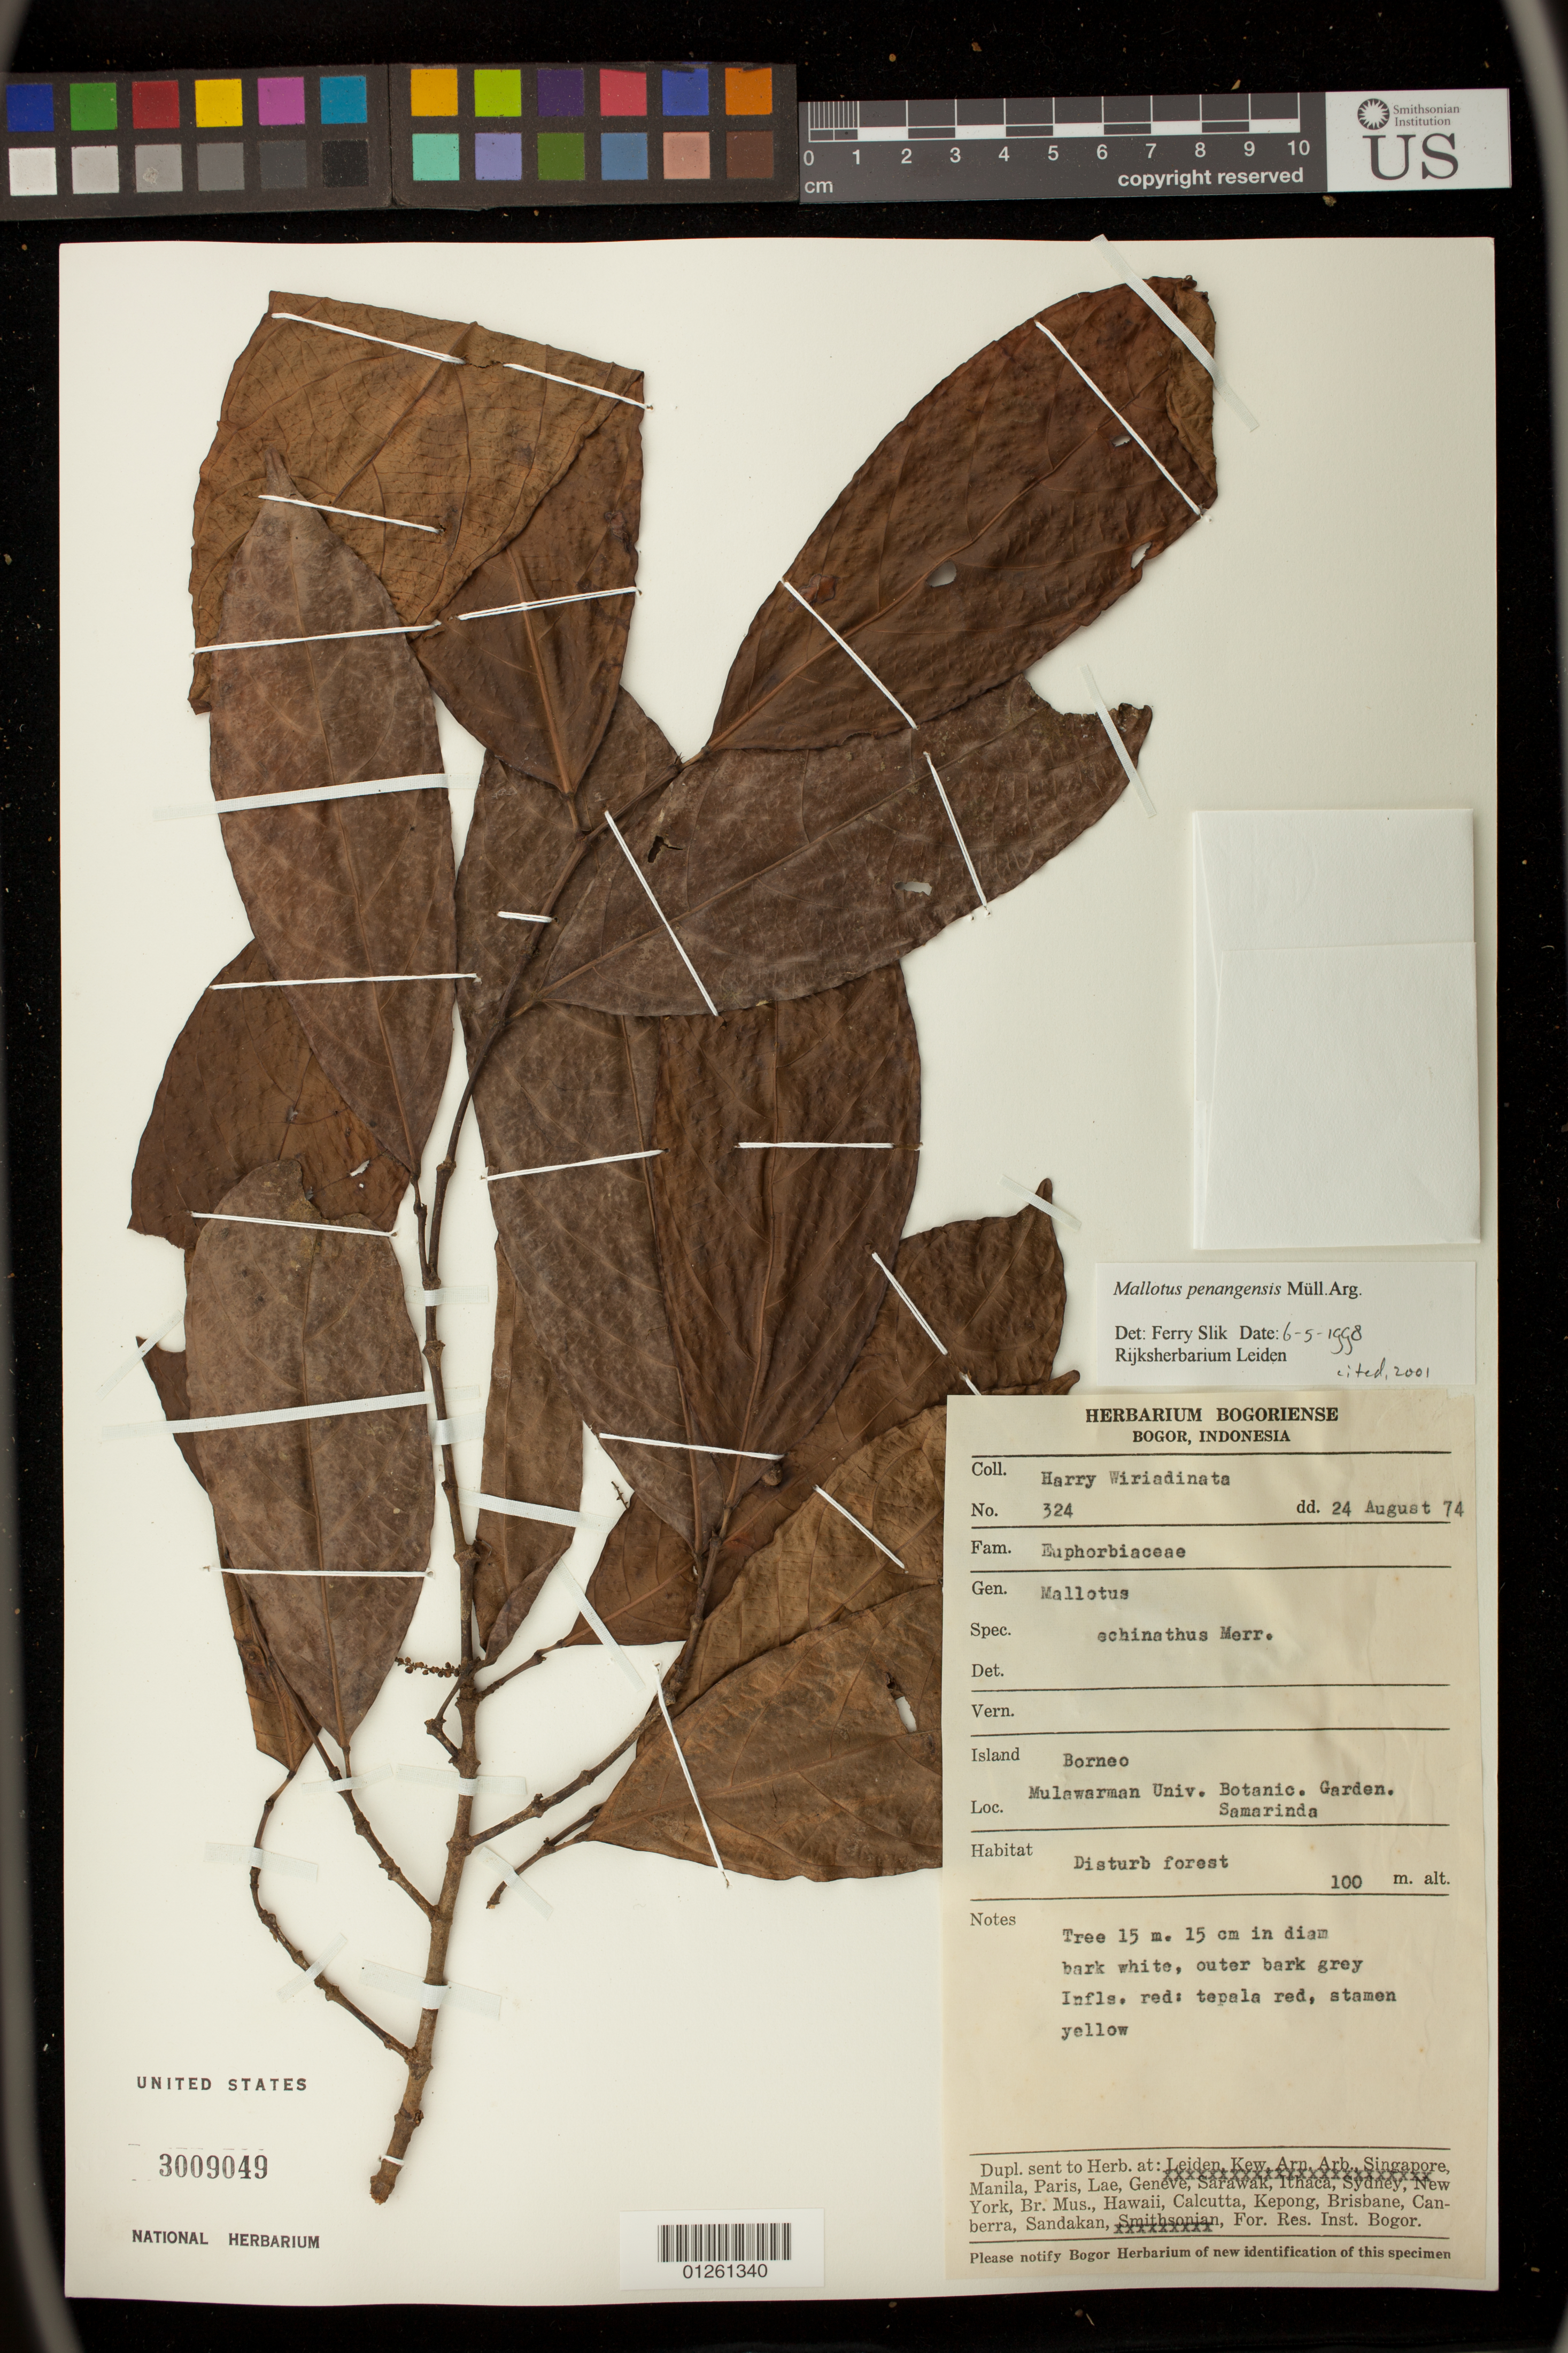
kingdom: Plantae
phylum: Tracheophyta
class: Magnoliopsida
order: Malpighiales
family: Euphorbiaceae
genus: Hancea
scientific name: Hancea penangensis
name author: (Müll. Arg.) S.E.C. Sierra et al.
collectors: H. Wiriadinata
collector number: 324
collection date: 1974-08-24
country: Indonesia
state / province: Kalimantan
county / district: Kalimantan Timur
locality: Mulawarman University Botanic Garden, Samarinda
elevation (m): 100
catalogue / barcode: US 3009049